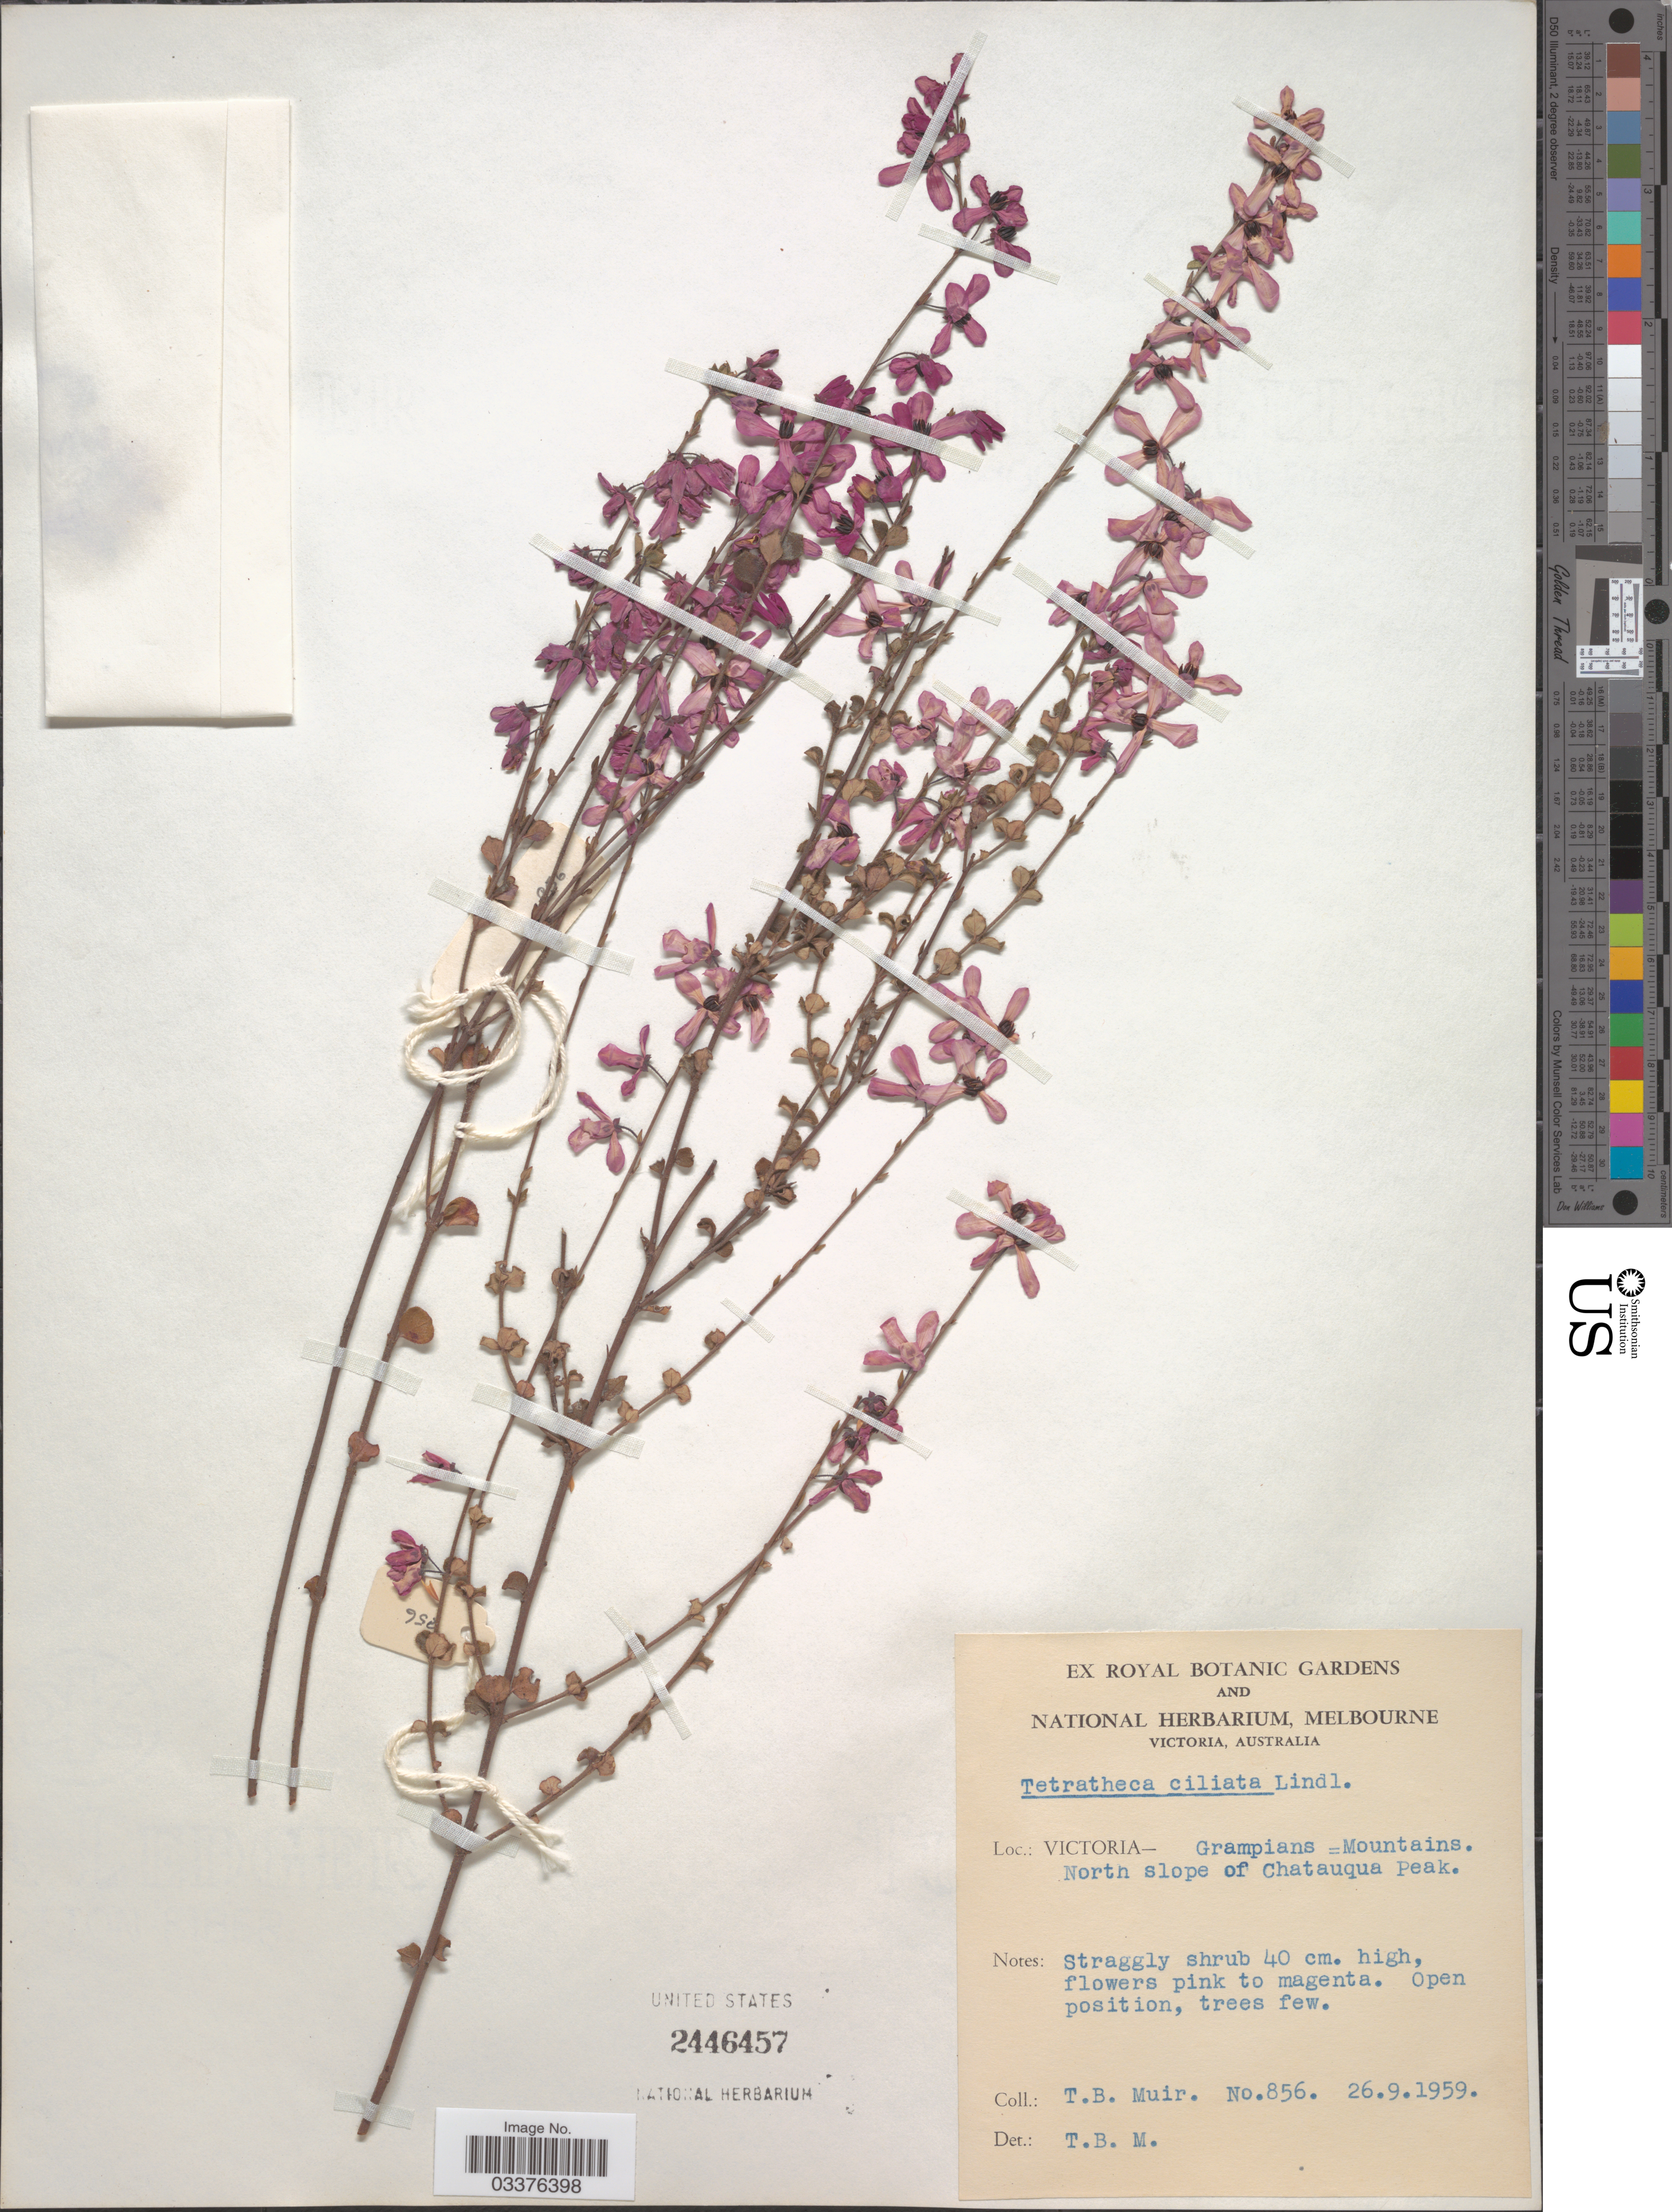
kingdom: Plantae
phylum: Tracheophyta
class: Magnoliopsida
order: Oxalidales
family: Elaeocarpaceae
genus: Tetratheca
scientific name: Tetratheca ciliata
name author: Lindl.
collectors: T. Muir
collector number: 856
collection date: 1959-09-26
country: Australia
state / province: Victoria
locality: Victoria- Grampians =Mountains. North slope of Chatauqua Peak.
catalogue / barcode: US 2446457